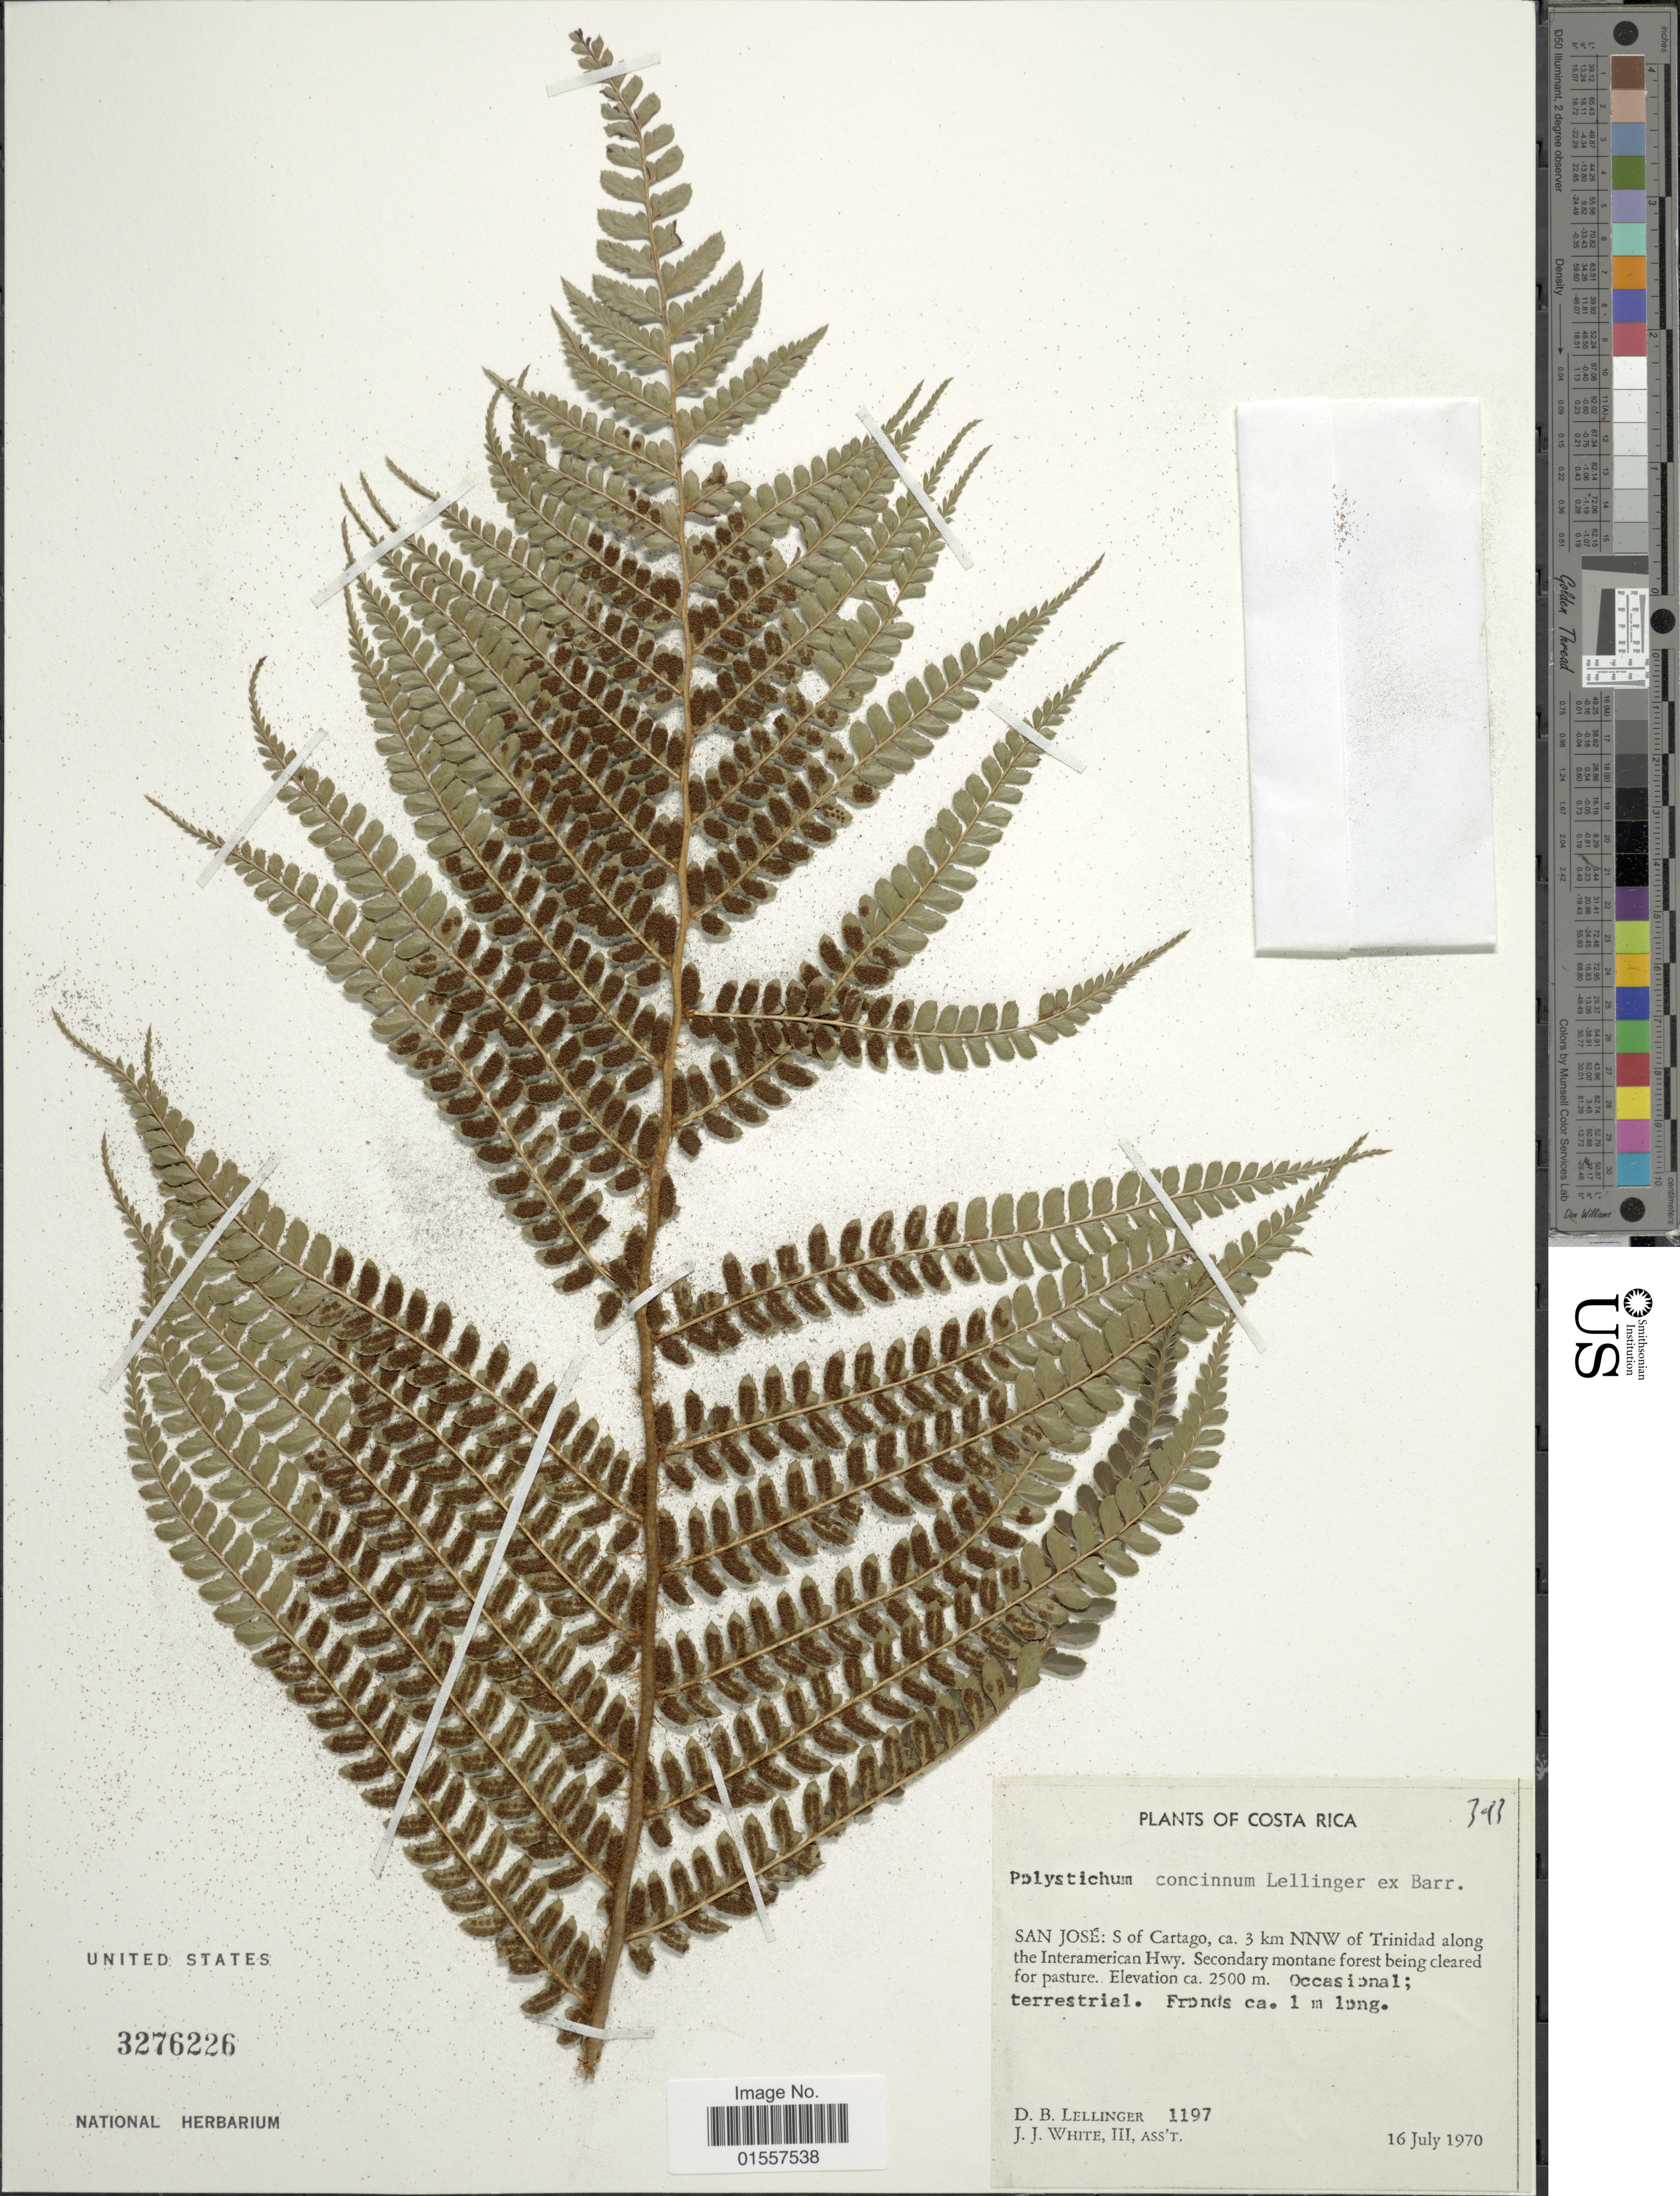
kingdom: Plantae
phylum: Tracheophyta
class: Polypodiopsida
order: Polypodiales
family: Dryopteridaceae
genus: Polystichum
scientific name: Polystichum concinnum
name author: Lellinger ex Barrington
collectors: D. B. Lellinger & J. J. White III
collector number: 1197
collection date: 1970-07-16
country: Costa Rica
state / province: San José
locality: San Jose: S of Cartago, ca. 3 km NNW of Trinidad along the Interamerican Hwy.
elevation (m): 2500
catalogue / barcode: US 3276226